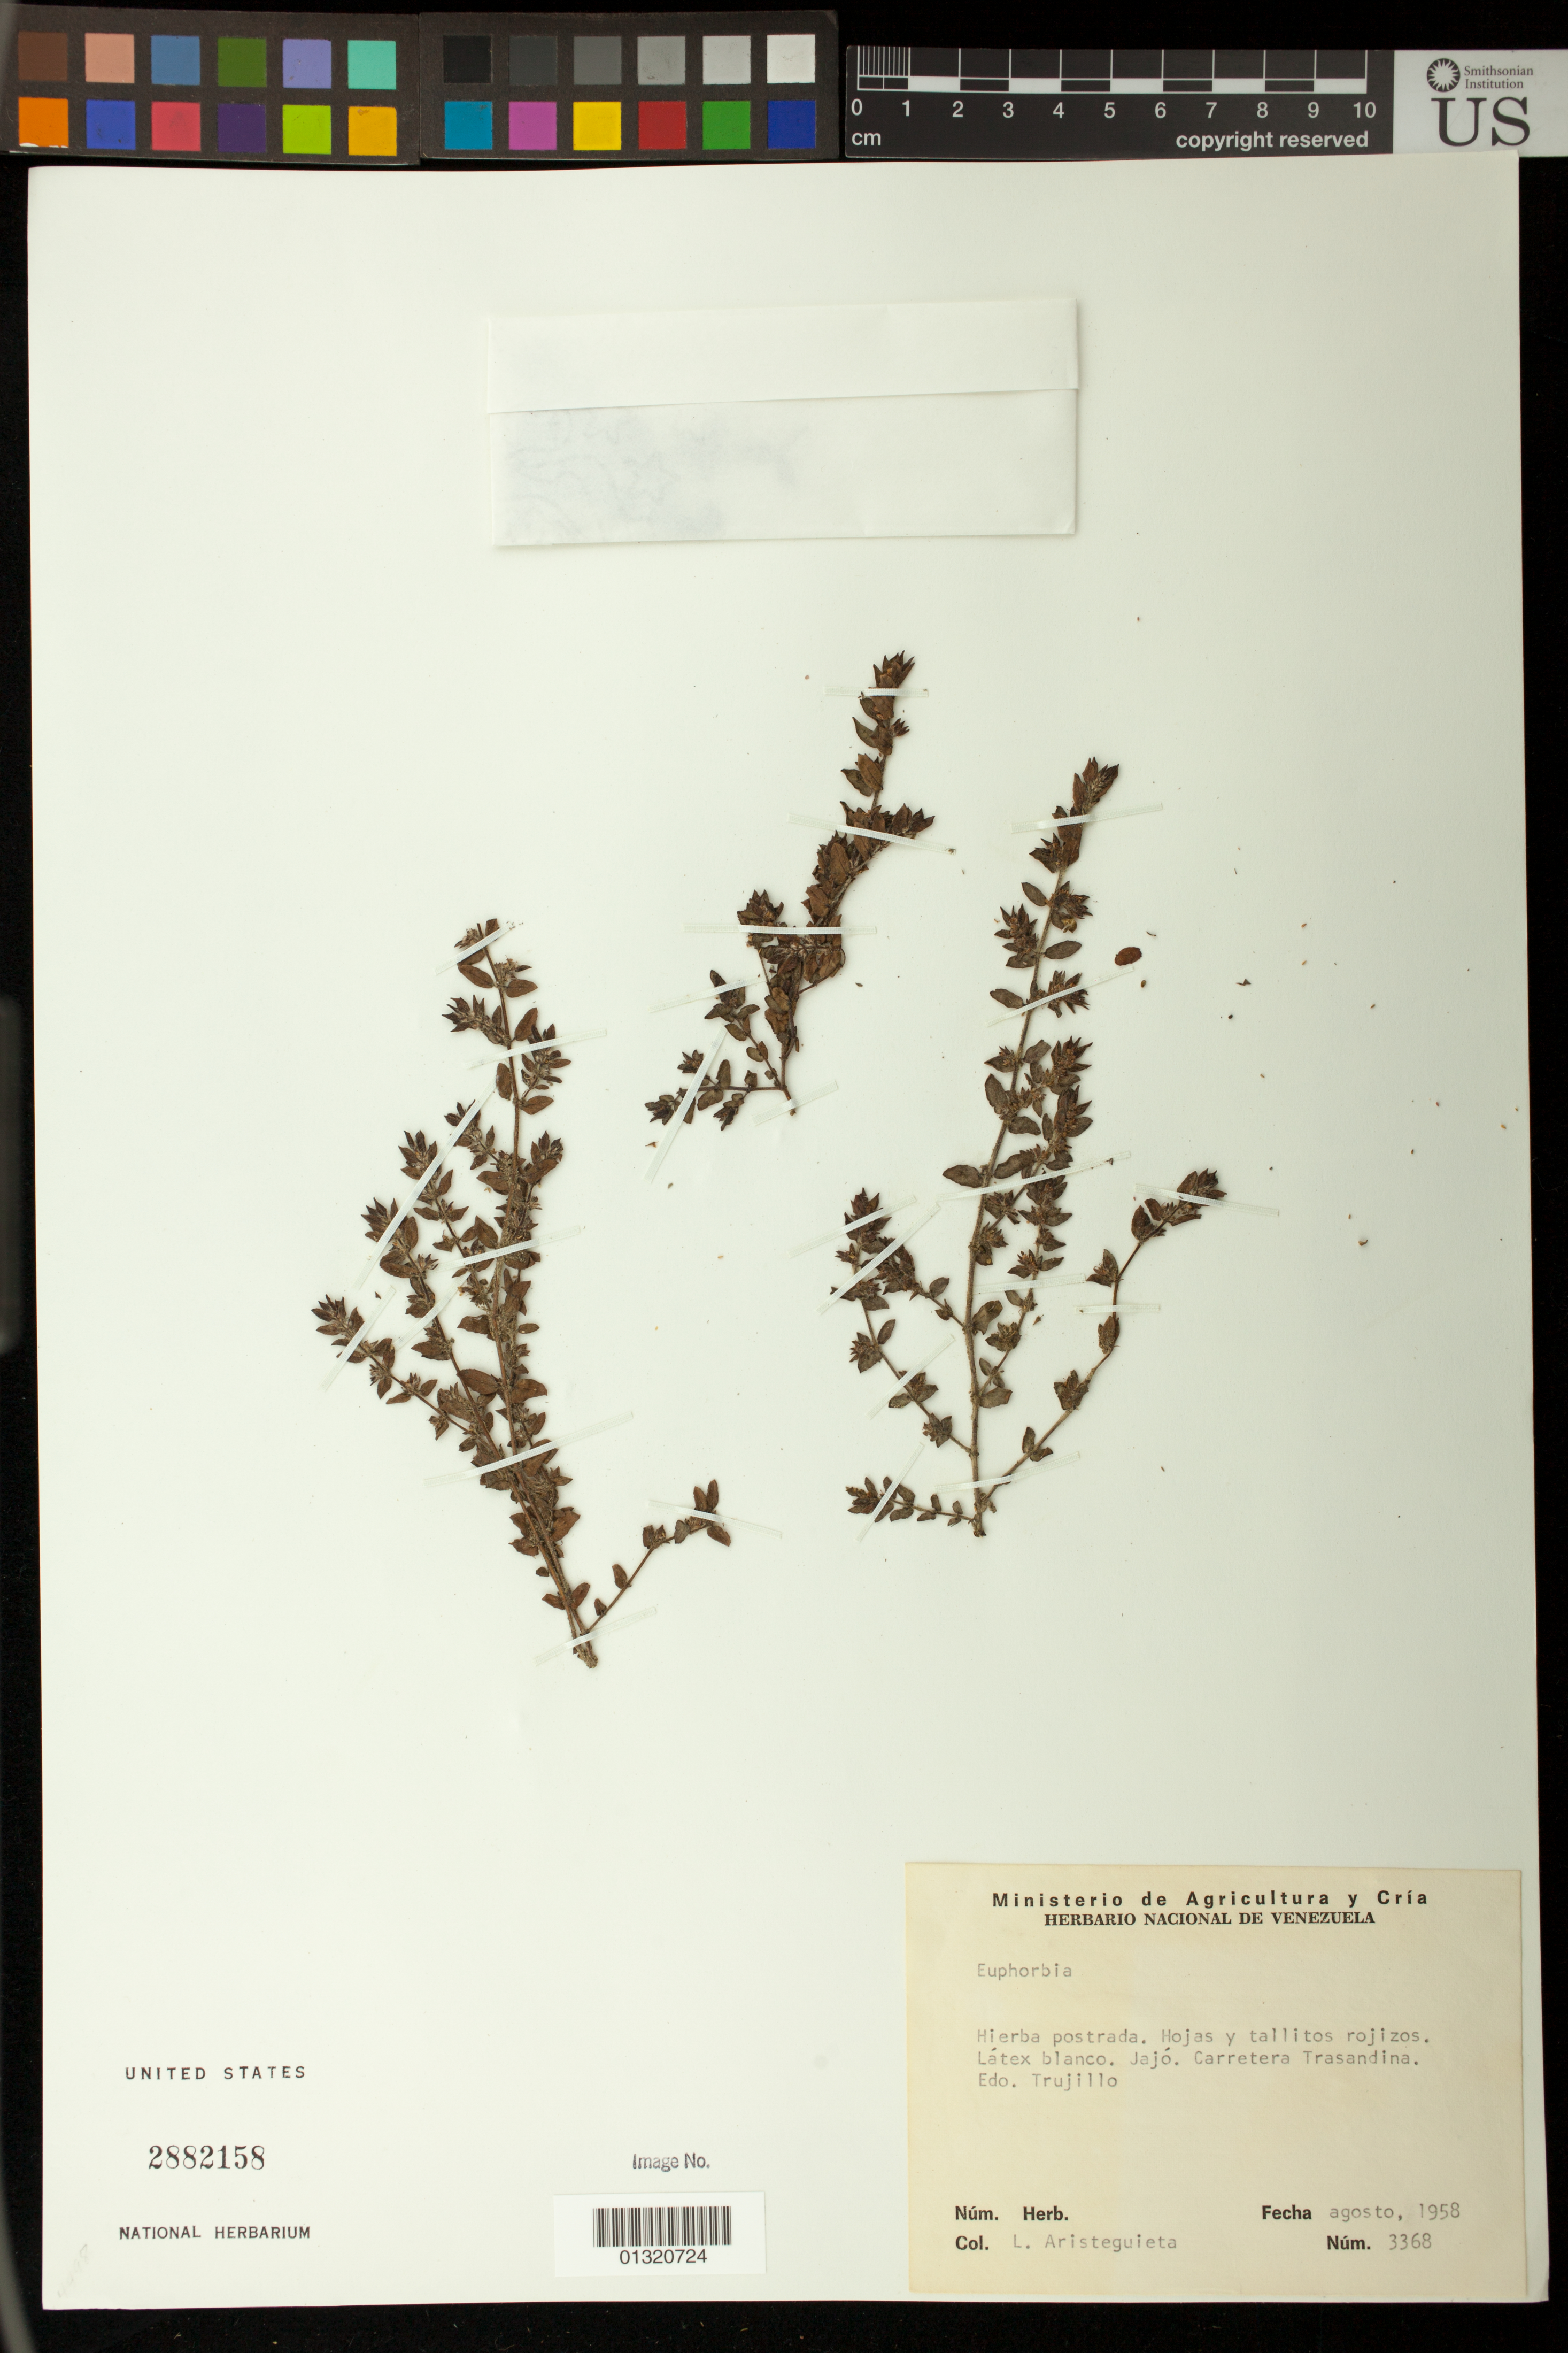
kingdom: Plantae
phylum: Tracheophyta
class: Magnoliopsida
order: Malpighiales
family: Euphorbiaceae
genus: Euphorbia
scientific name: Euphorbia sp.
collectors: L. Aristeguieta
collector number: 3368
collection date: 1958-08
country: Venezuela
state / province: Trujillo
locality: Jajo. Carretera Trasandina. Edo.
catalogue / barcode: US 2882158